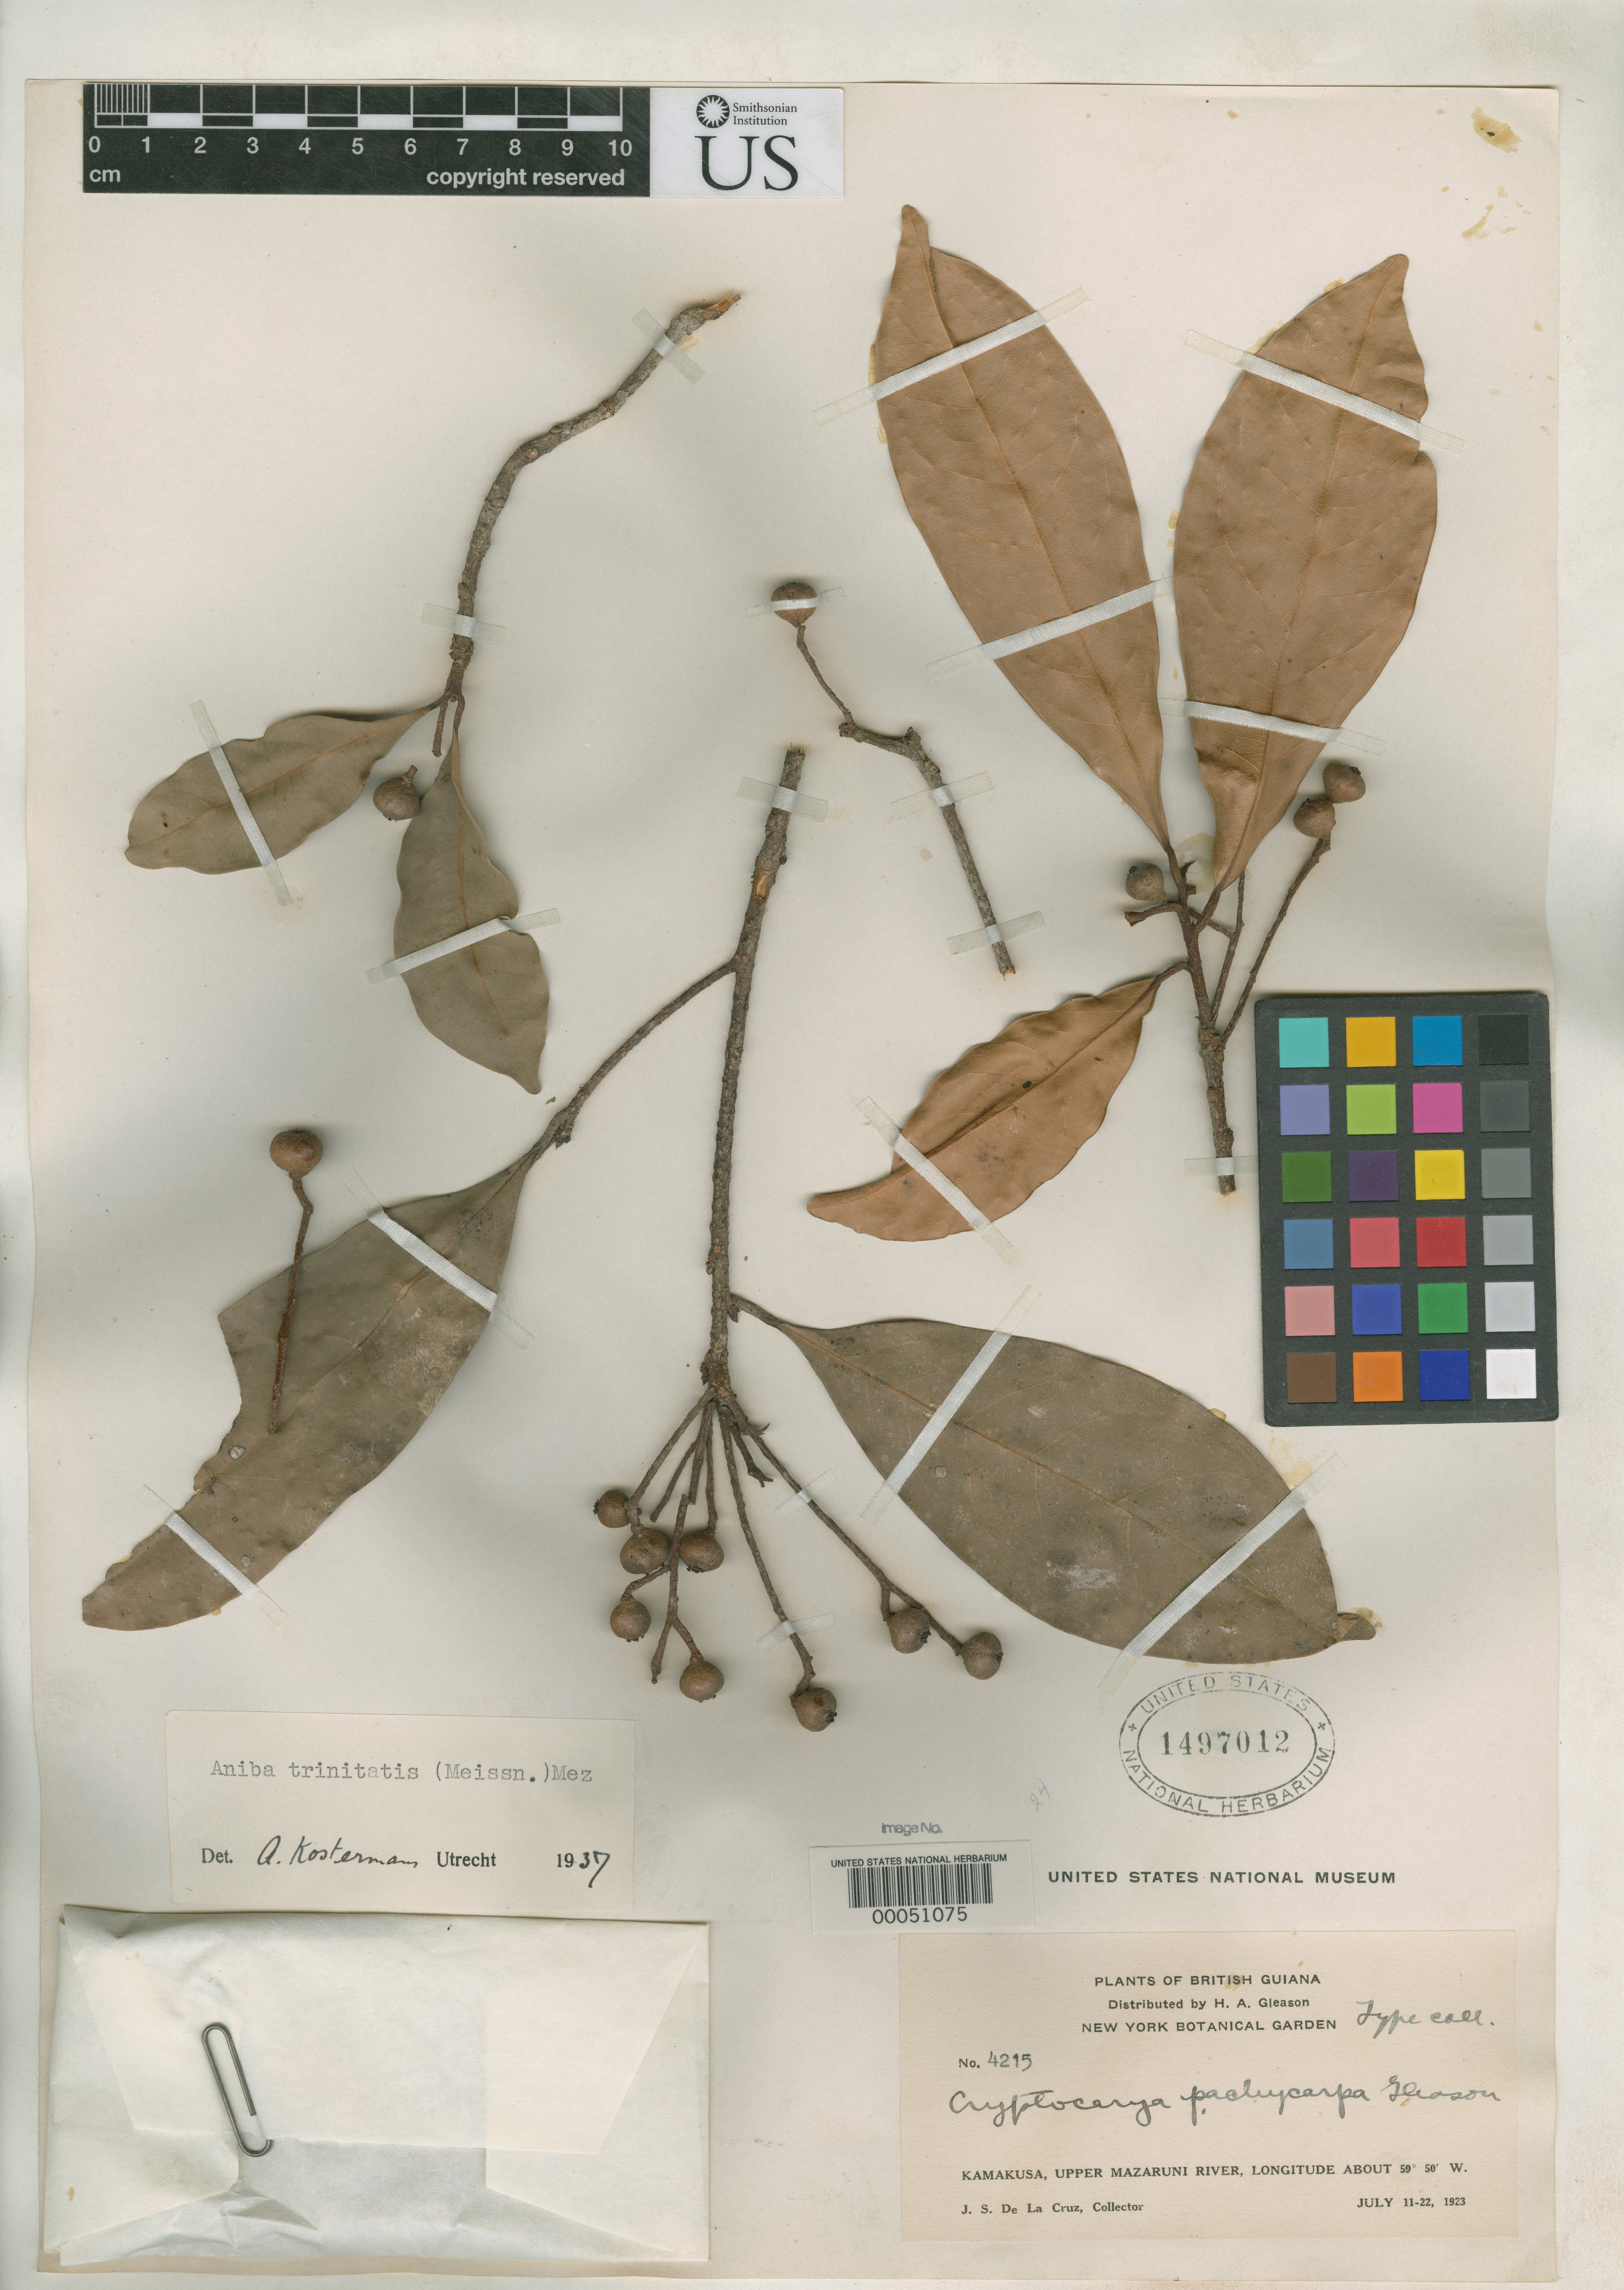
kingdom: Plantae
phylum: Tracheophyta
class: Magnoliopsida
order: Laurales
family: Lauraceae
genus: Cryptocarya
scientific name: Cryptocarya pachycarpa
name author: Gleason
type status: Isotype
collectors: J. S. de la Cruz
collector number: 4215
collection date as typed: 11 Jul 1923 to 22 Jul 1923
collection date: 1923-07-11/1923-07-22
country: Guyana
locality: Kamakusa, upper Mazaruni River.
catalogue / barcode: US 1497012